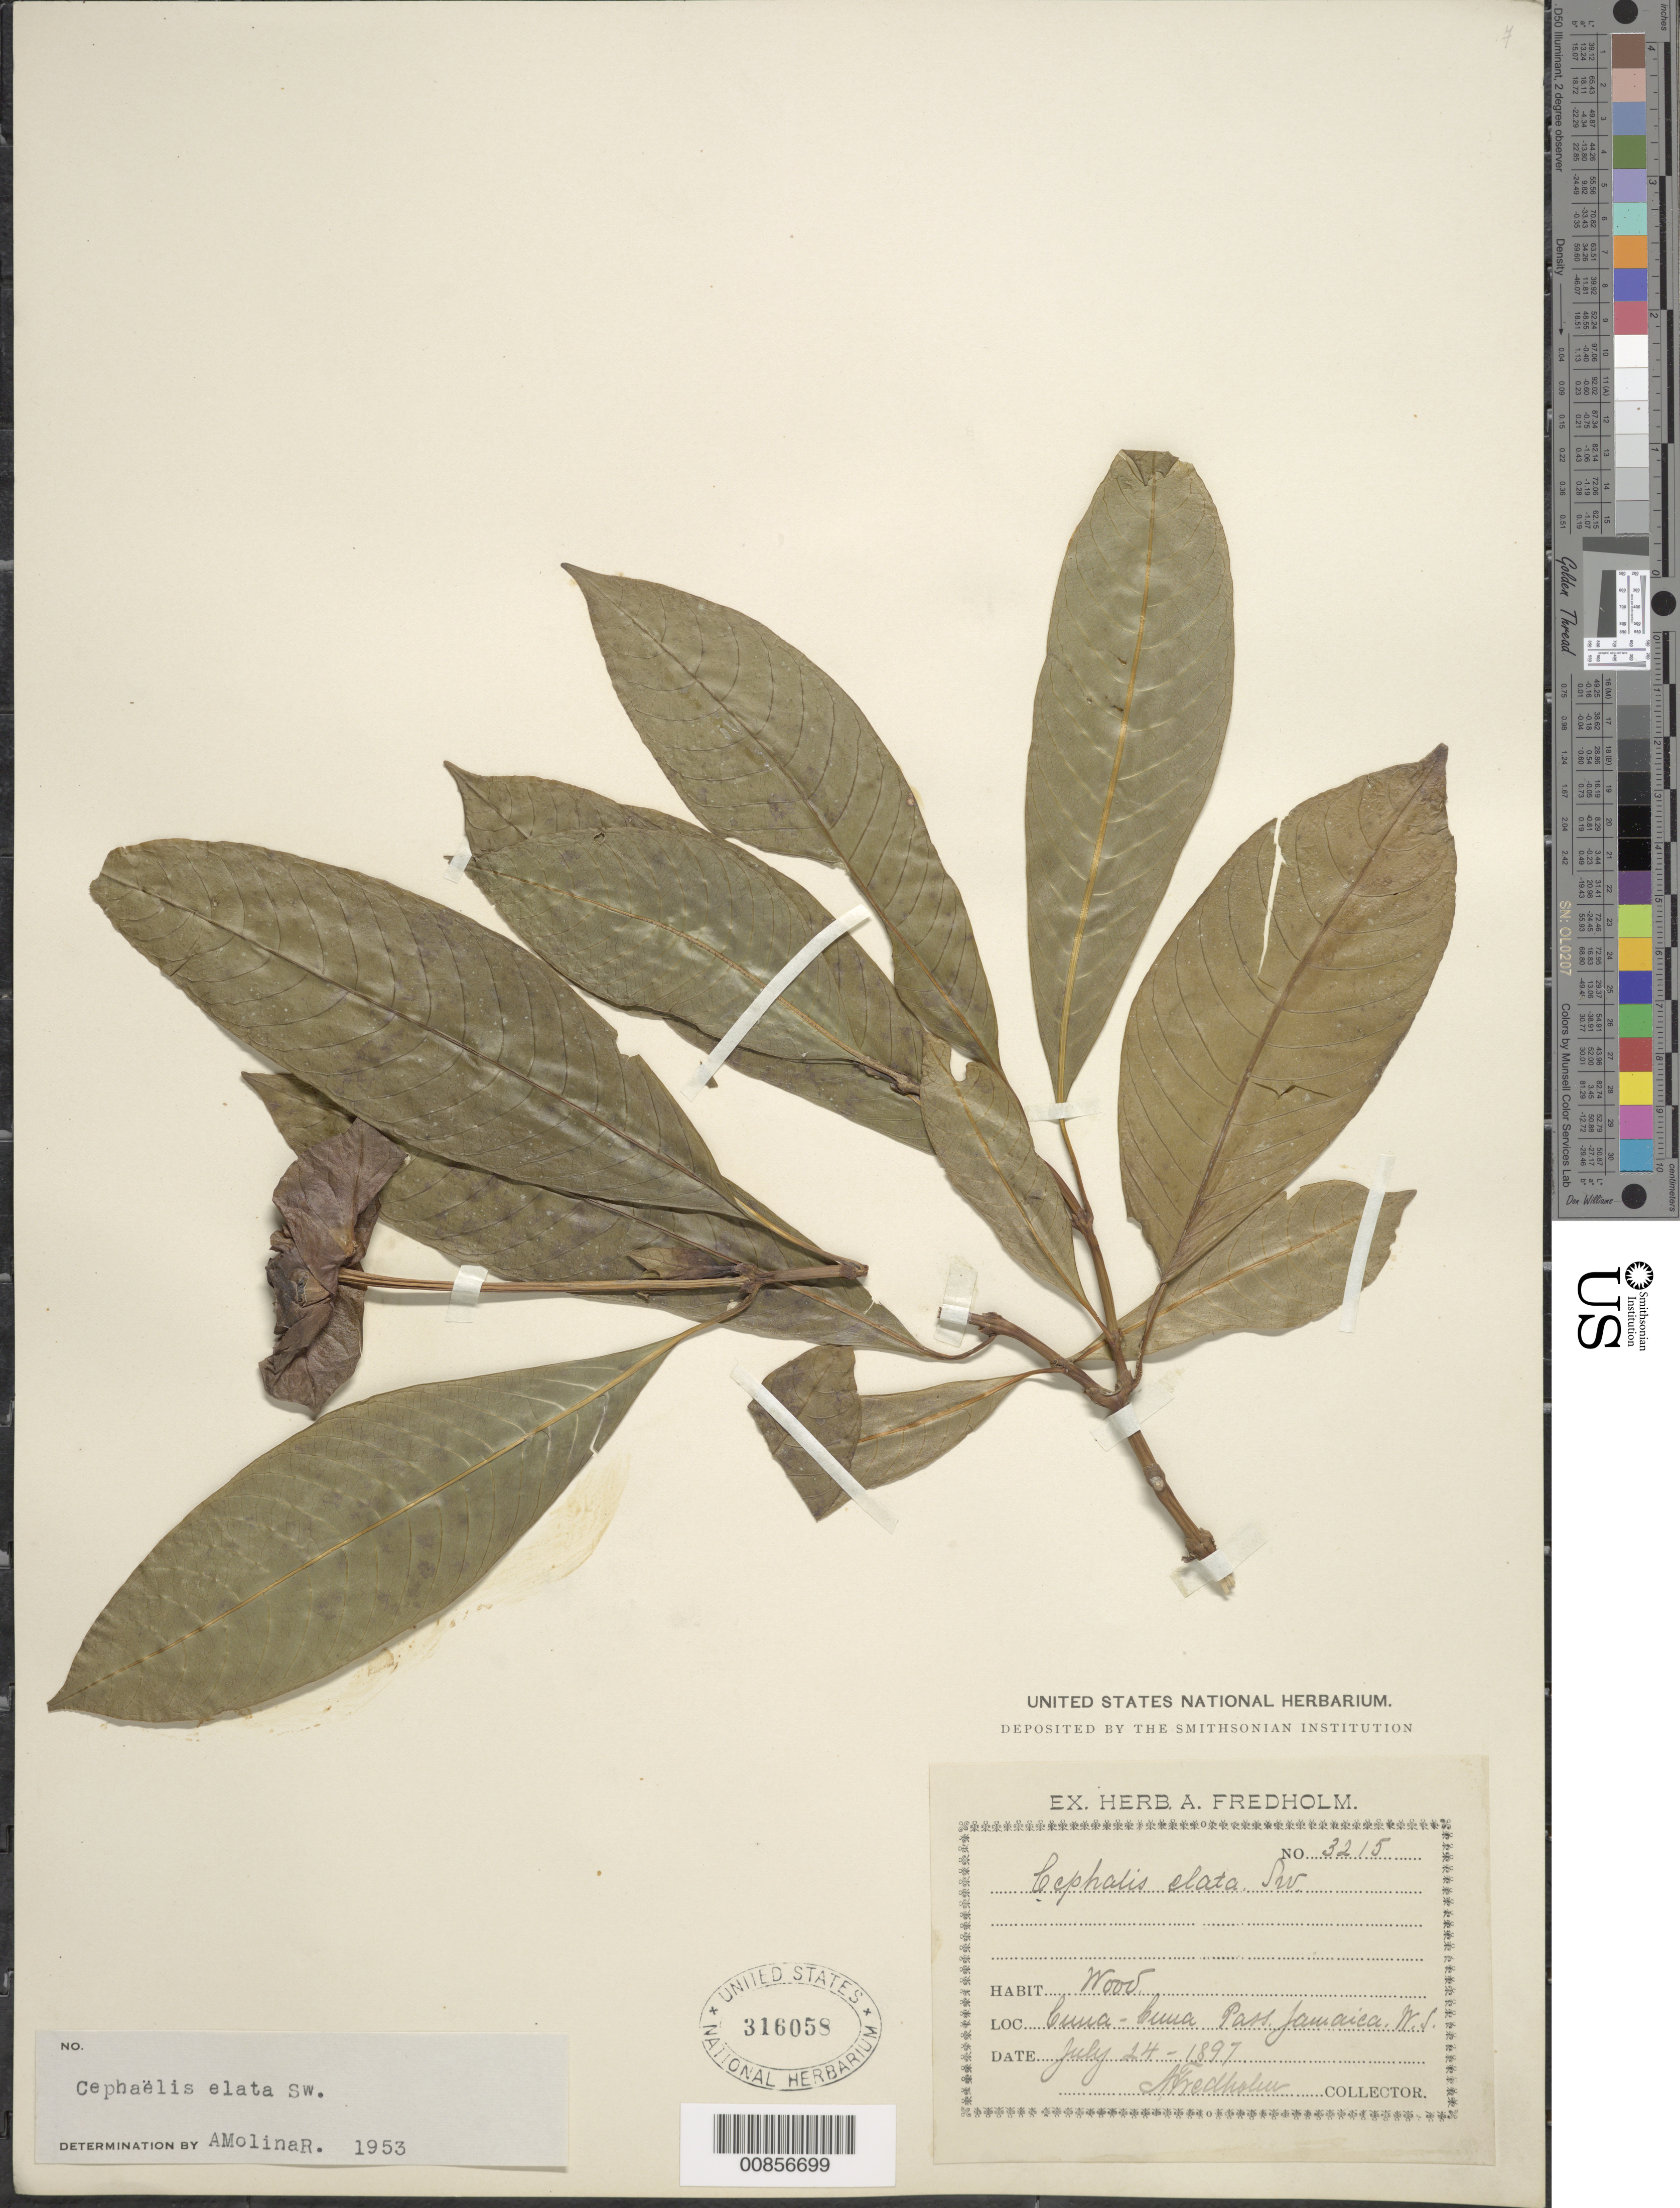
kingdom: Plantae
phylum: Tracheophyta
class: Magnoliopsida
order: Gentianales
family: Rubiaceae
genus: Psychotria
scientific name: Psychotria elata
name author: (Sw.) Hammel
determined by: Molina R., A.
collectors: A. J. Fredholm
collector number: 3215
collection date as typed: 24 Jul 1897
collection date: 1897-07-24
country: Jamaica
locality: Cuna-Cuna (sp?) Pass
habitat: Woods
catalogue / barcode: US 316058